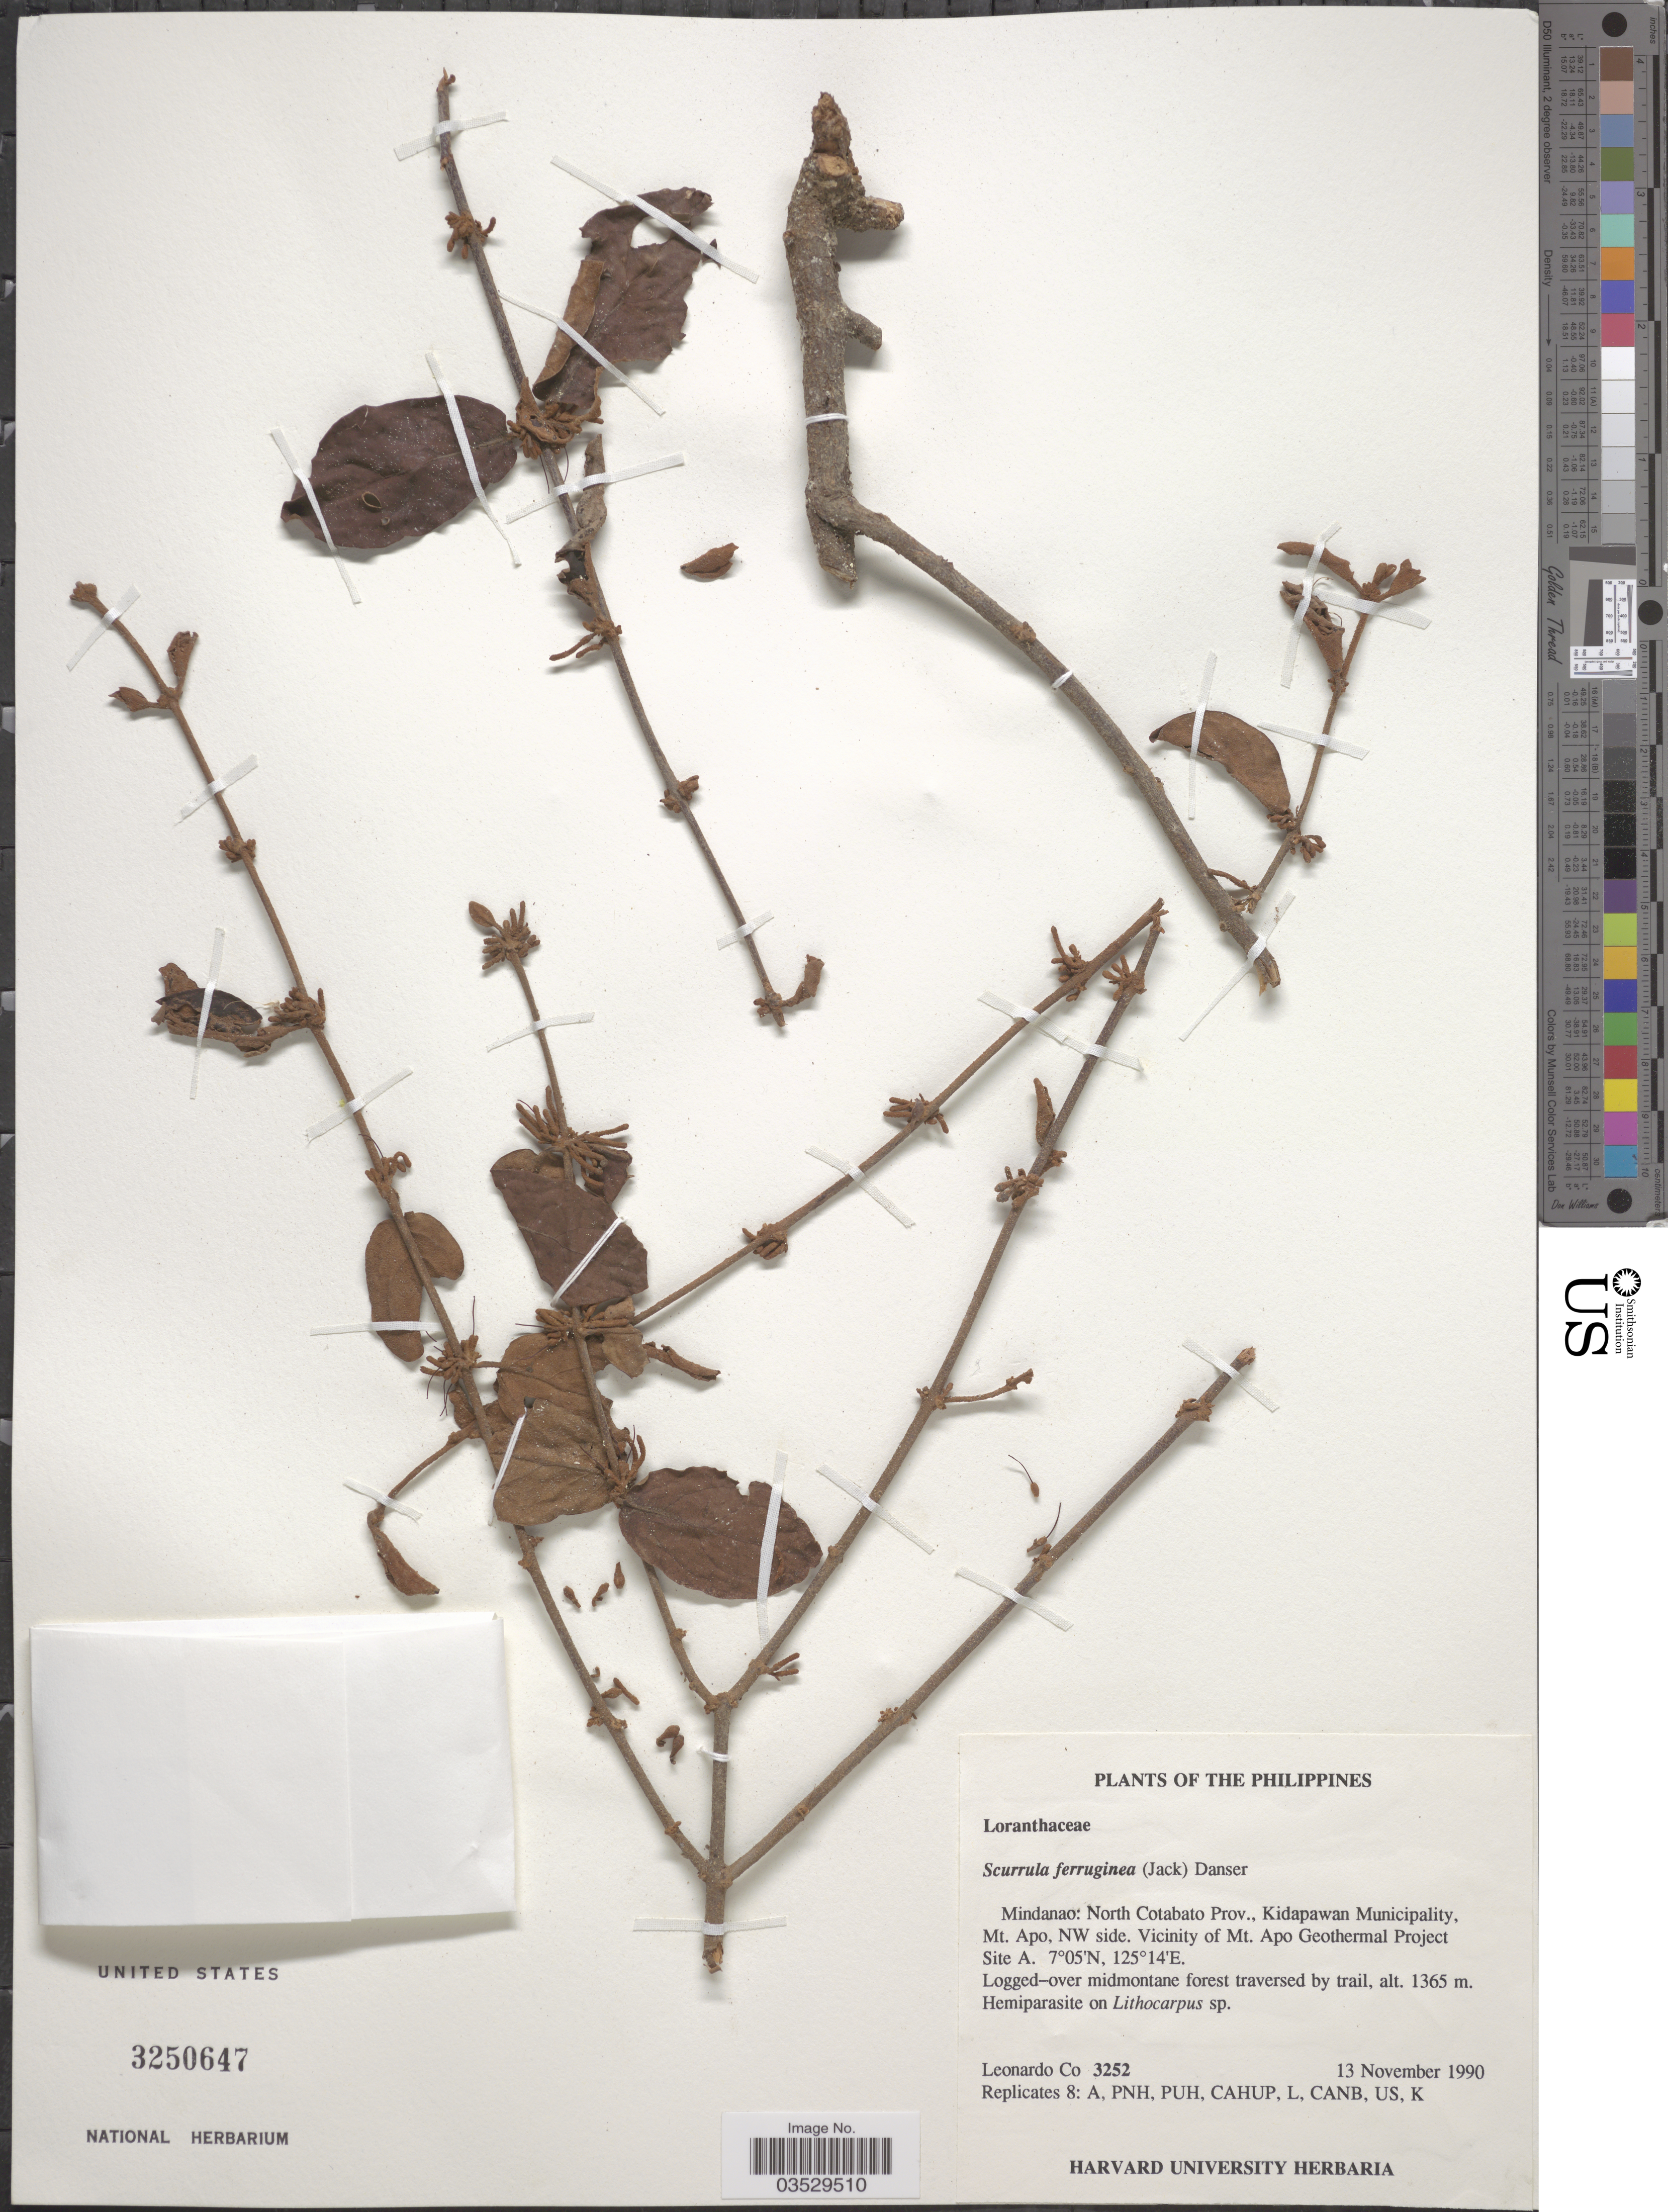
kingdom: Plantae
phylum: Tracheophyta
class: Magnoliopsida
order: Santalales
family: Loranthaceae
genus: Scurrula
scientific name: Scurrula ferruginea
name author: (Jack) Danser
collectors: L. Co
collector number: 3252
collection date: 1990-11-13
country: Philippines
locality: Mindanao: North Cotabato Prov., Kidapawan Municipality, Mt. Apo, NW side. Vicinity of Mt. Apo Geothermal Project Site A.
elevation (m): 1365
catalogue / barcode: US 3250647